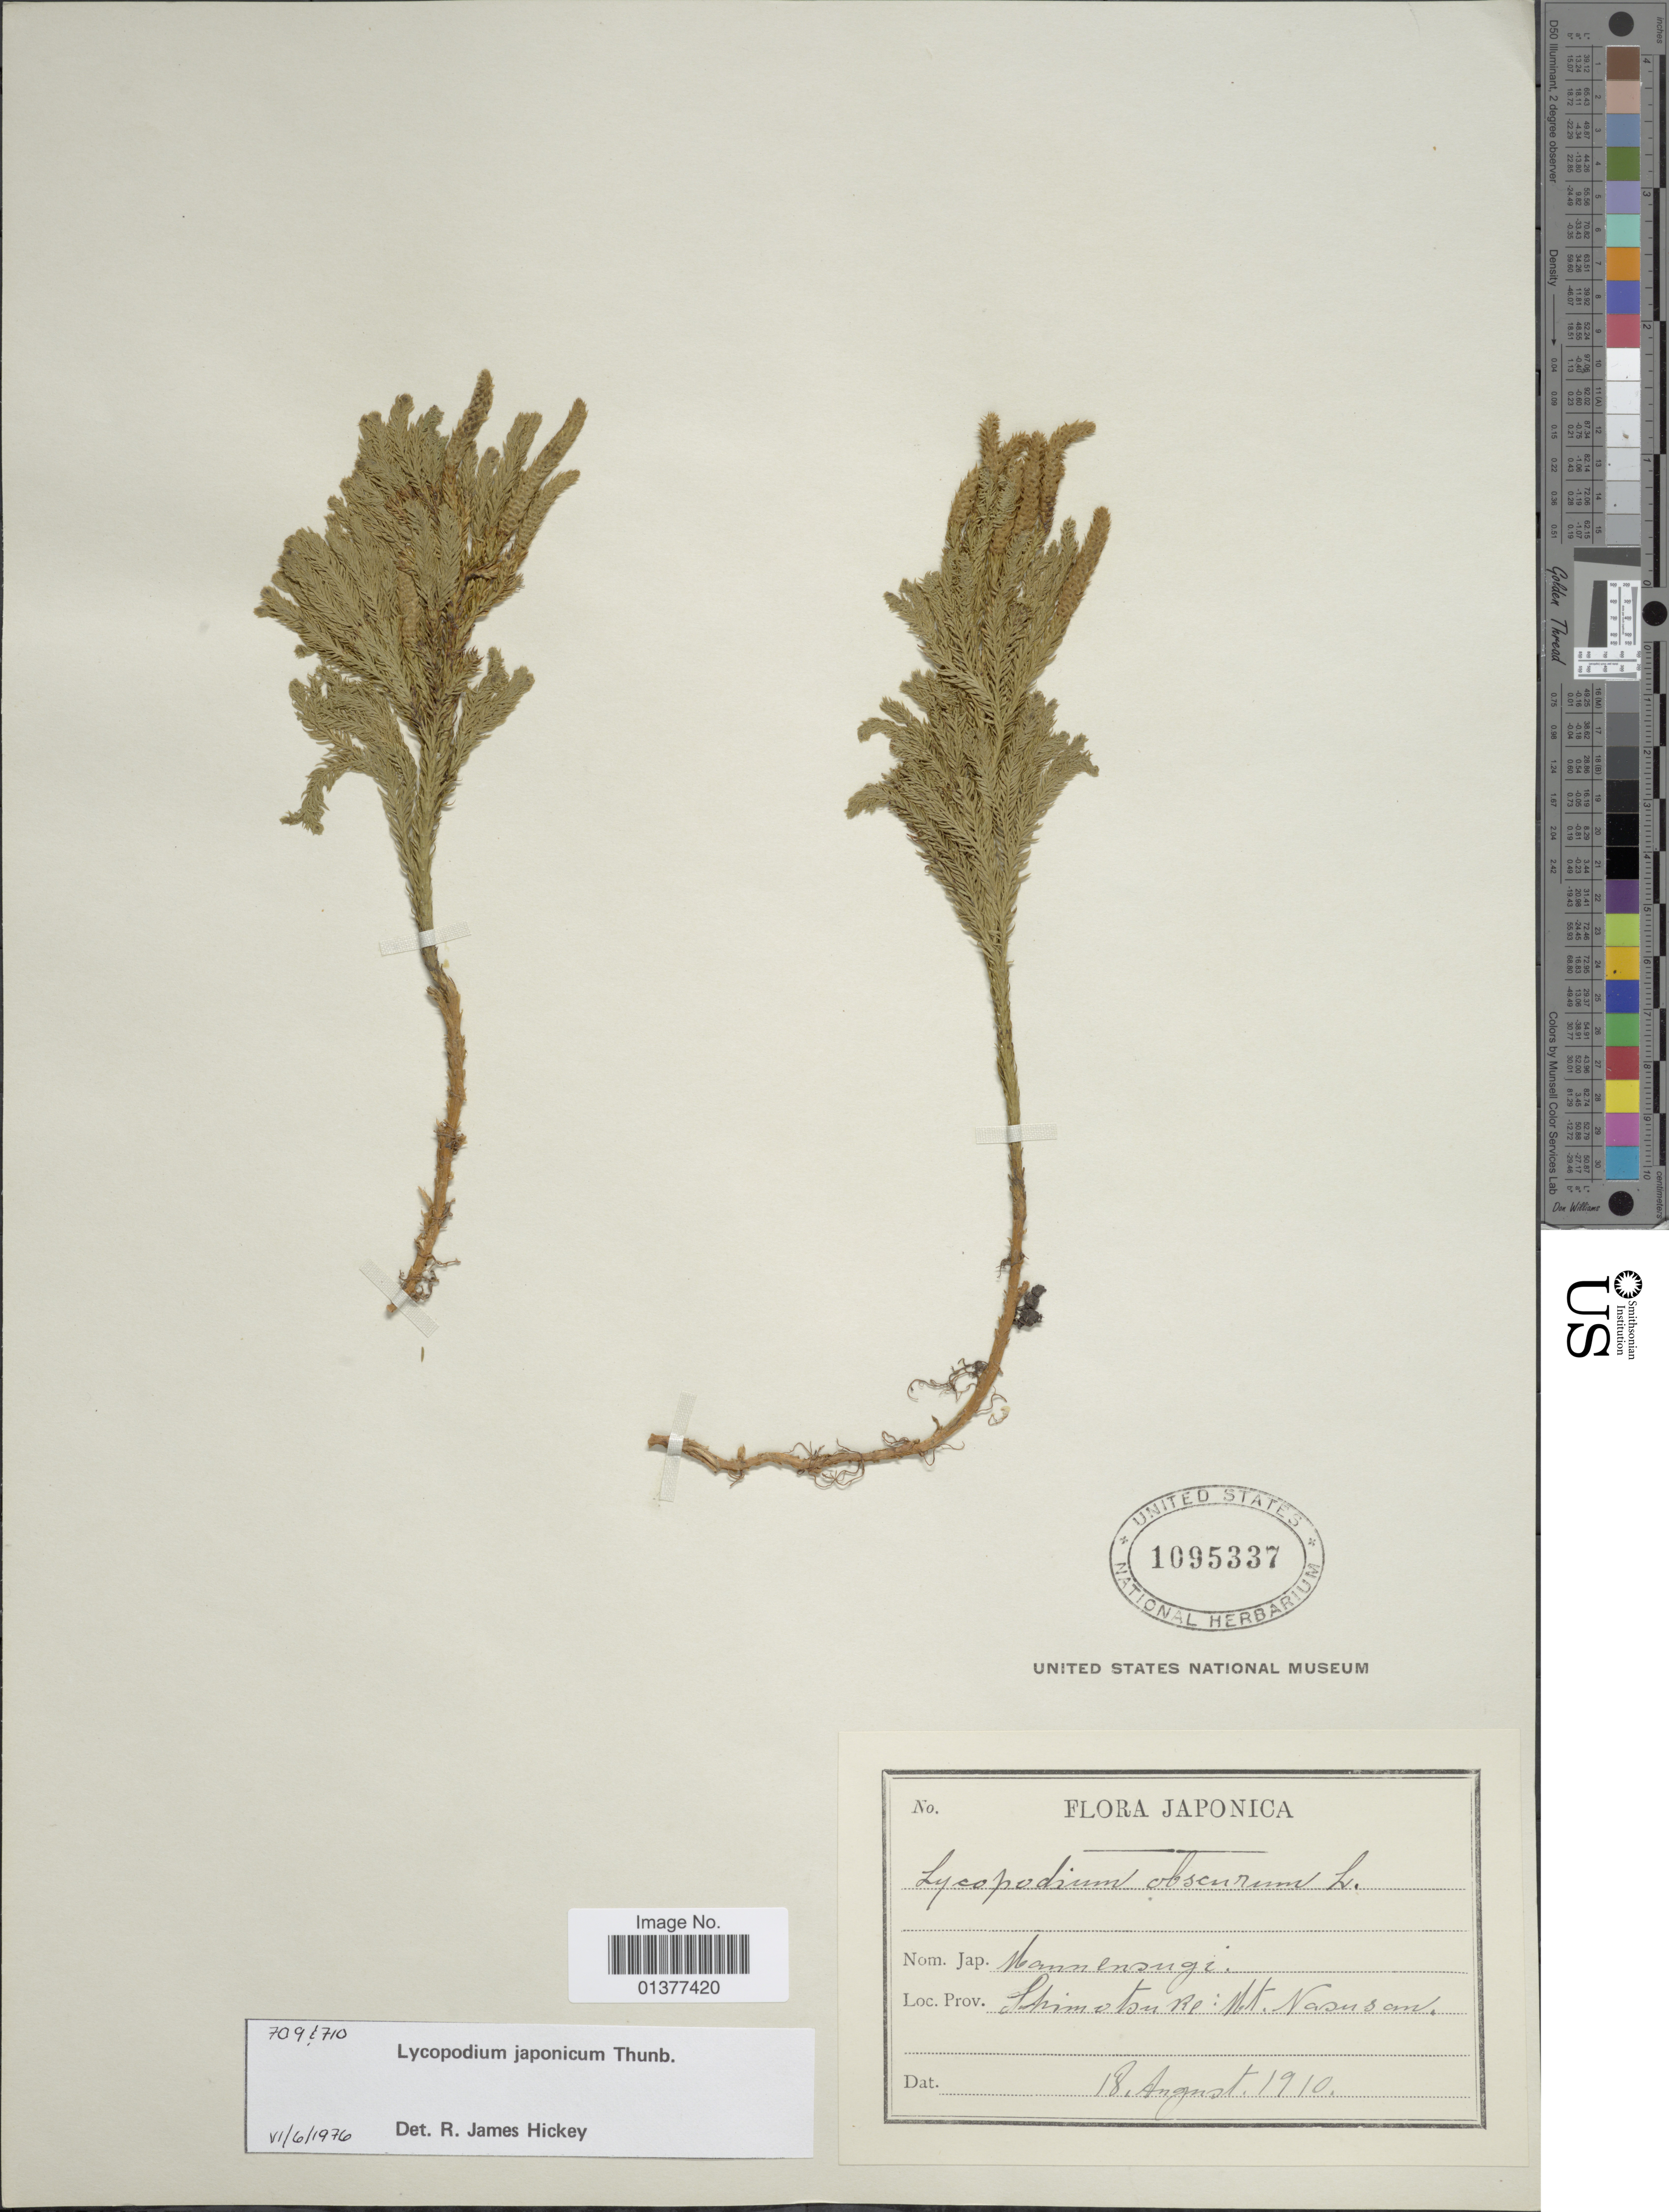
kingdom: Plantae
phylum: Tracheophyta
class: Lycopodiopsida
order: Lycopodiales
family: Lycopodiaceae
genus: Lycopodium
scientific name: Lycopodium japonicum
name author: Thunb.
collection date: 1910-08-18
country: Japan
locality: Shimotsuke: Mt. Nasusan.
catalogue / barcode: US 1095337